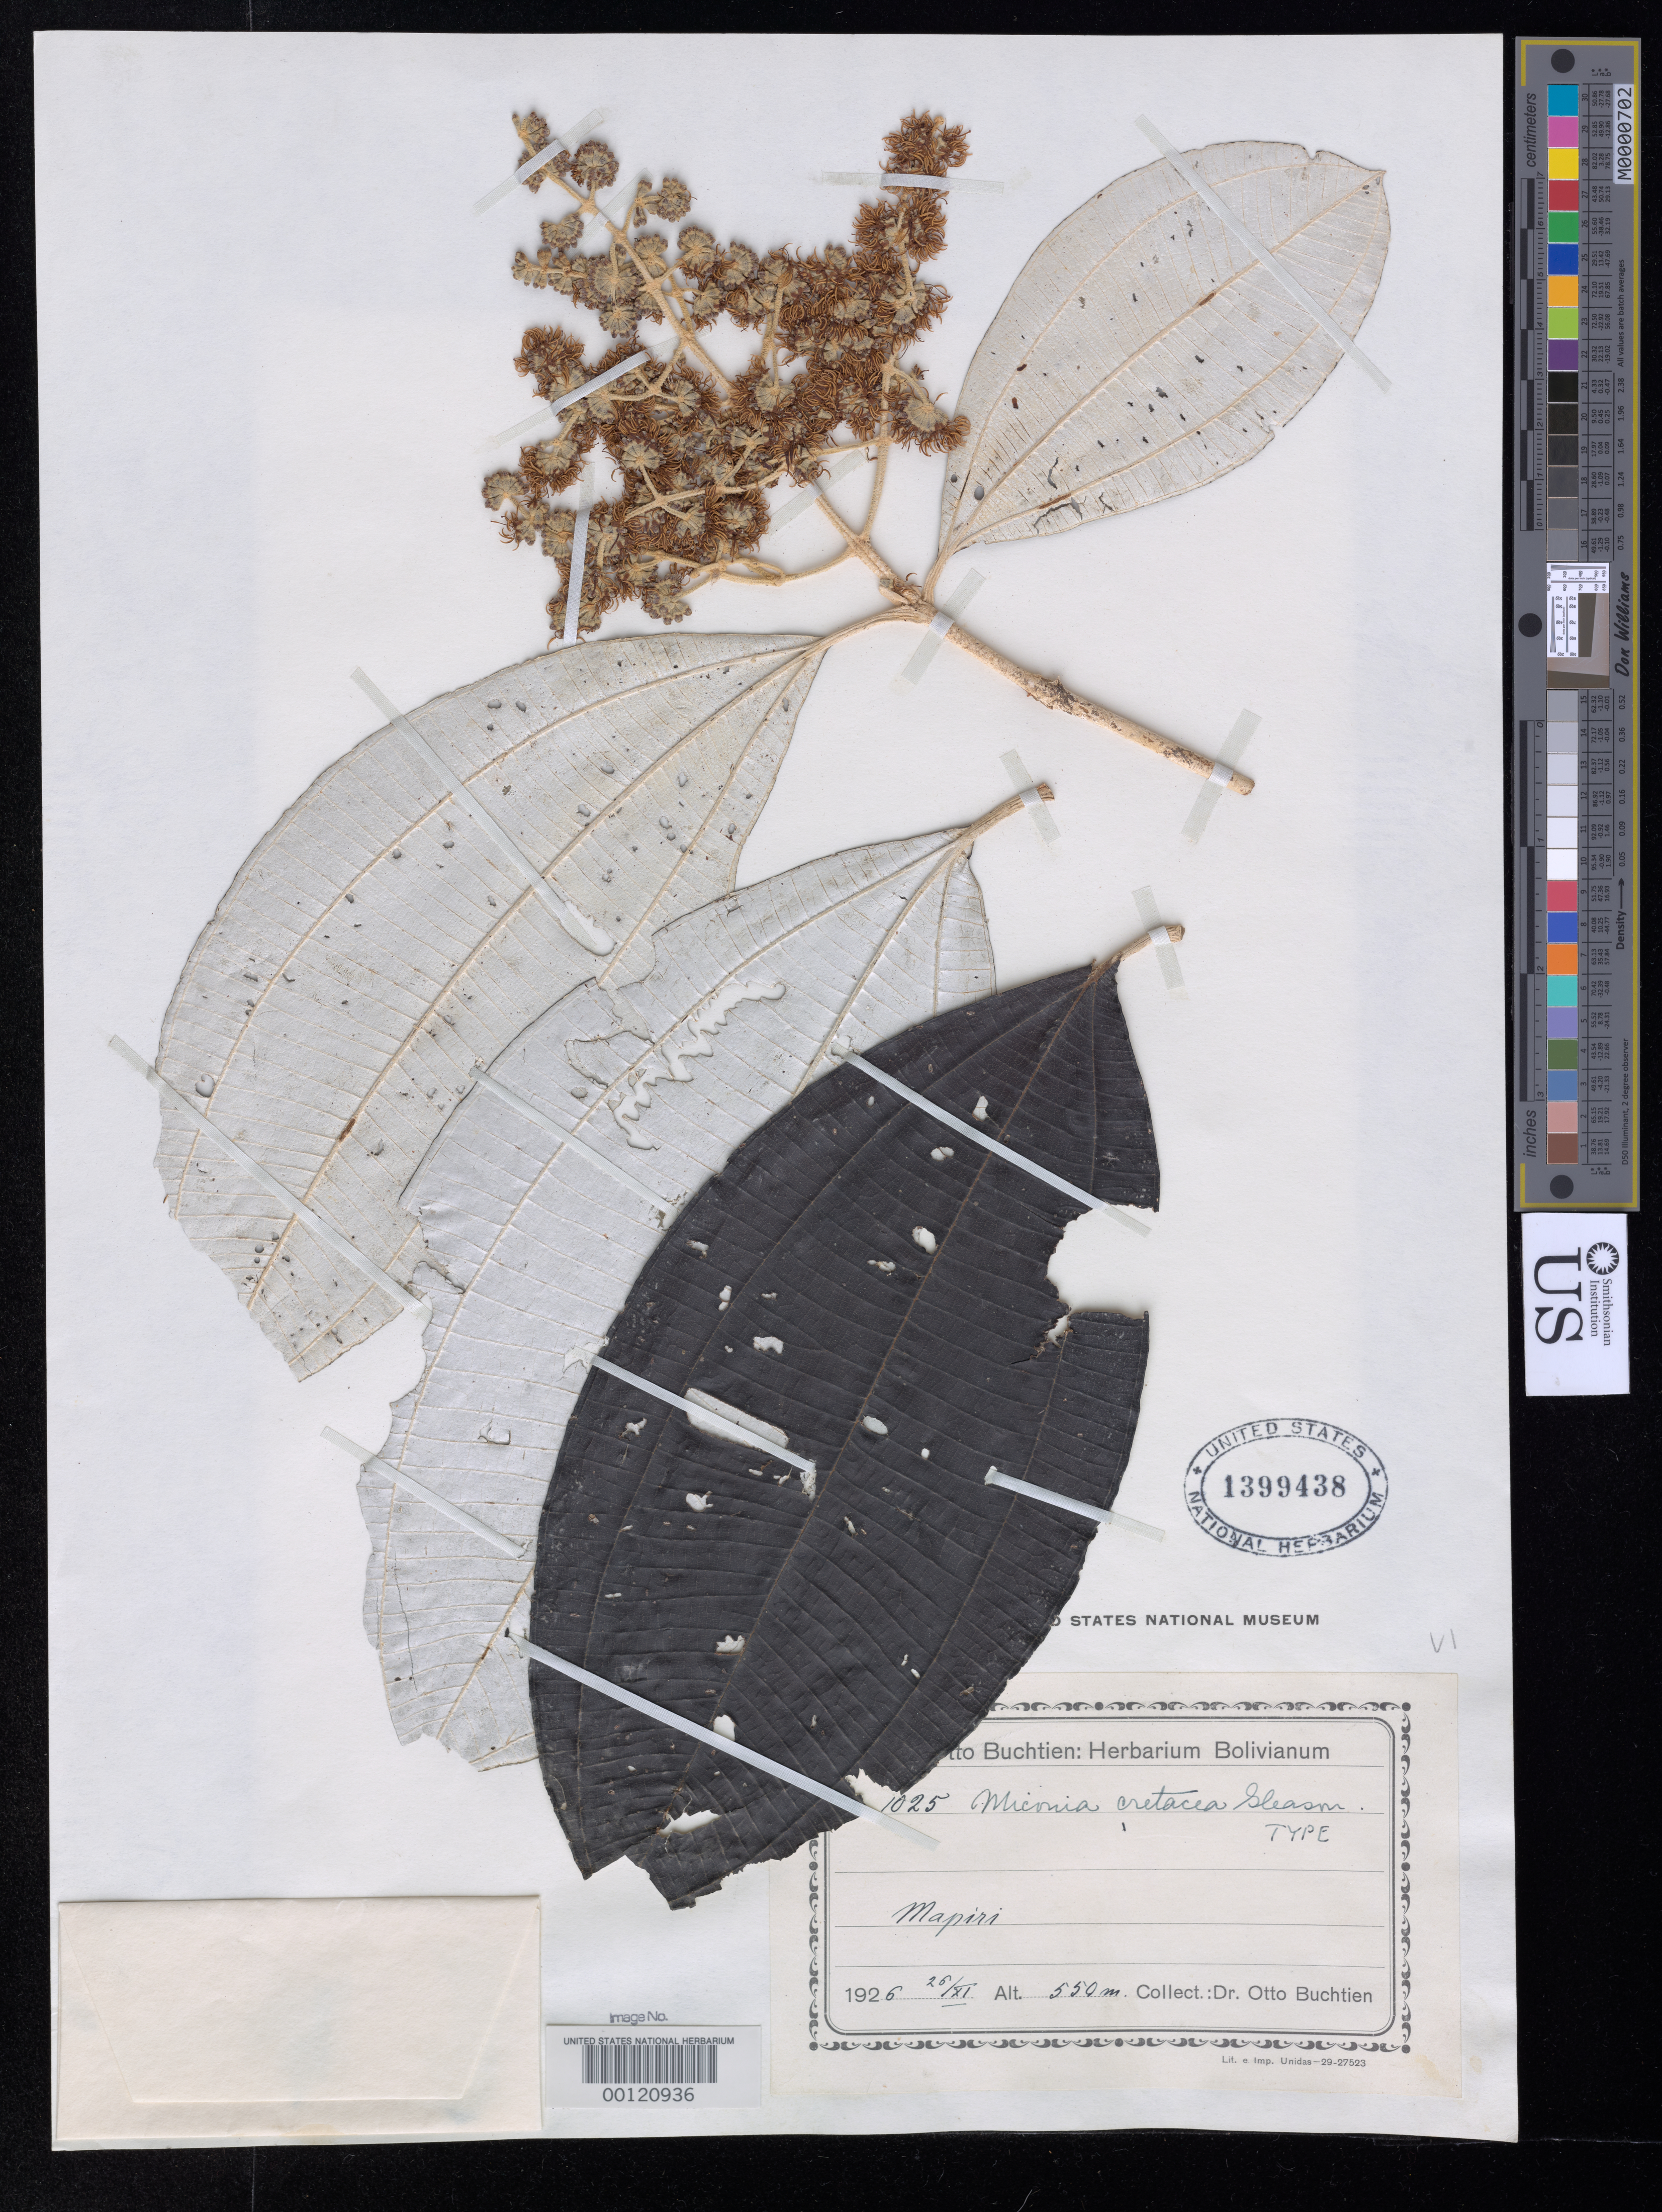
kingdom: Plantae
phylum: Tracheophyta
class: Magnoliopsida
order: Myrtales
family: Melastomataceae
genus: Miconia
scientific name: Miconia cretacea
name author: Gleason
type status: Holotype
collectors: O. Buchtien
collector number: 1025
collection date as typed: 26 Nov 1926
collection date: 1926-11-26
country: Bolivia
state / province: La Paz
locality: Mapiri.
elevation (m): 550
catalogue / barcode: US 1399438